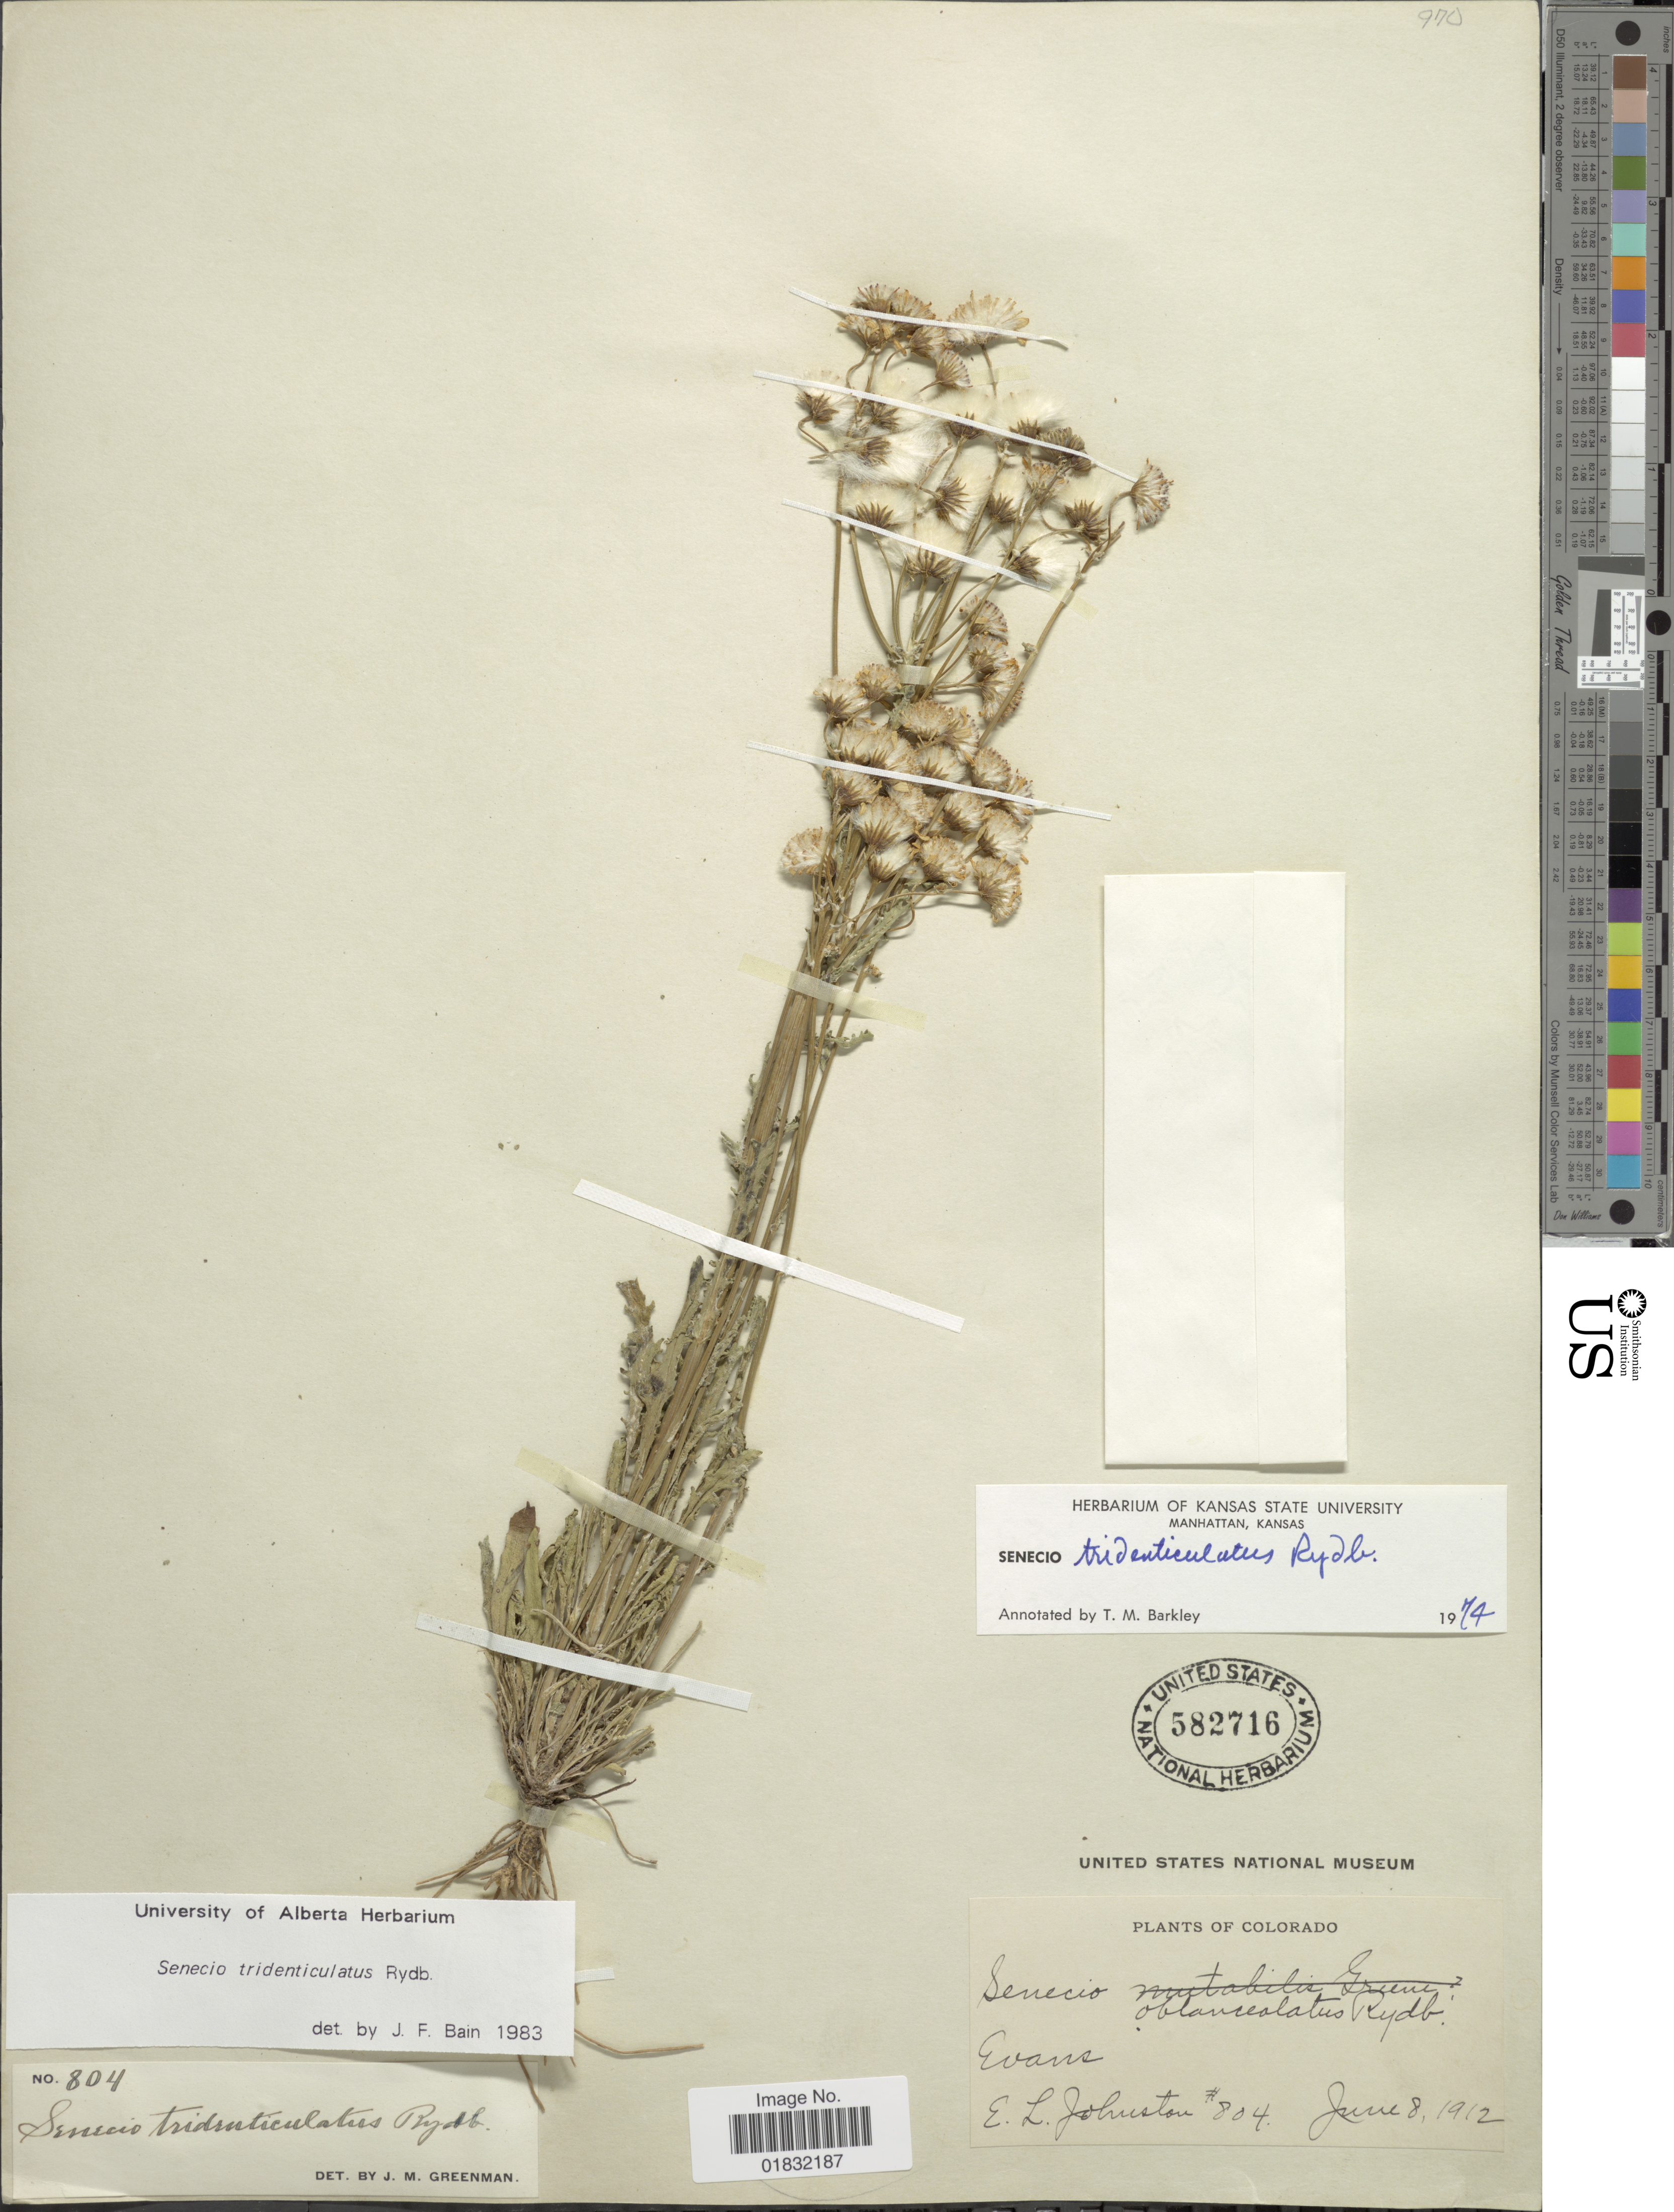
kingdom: Plantae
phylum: Tracheophyta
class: Magnoliopsida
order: Asterales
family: Asteraceae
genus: Packera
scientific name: Packera tridenticulata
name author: (Rydb.) W.A. Weber & Á. Löve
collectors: E. L. Johnston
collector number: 804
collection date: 1912-06-08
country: United States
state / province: Colorado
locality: Evans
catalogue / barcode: US 582716